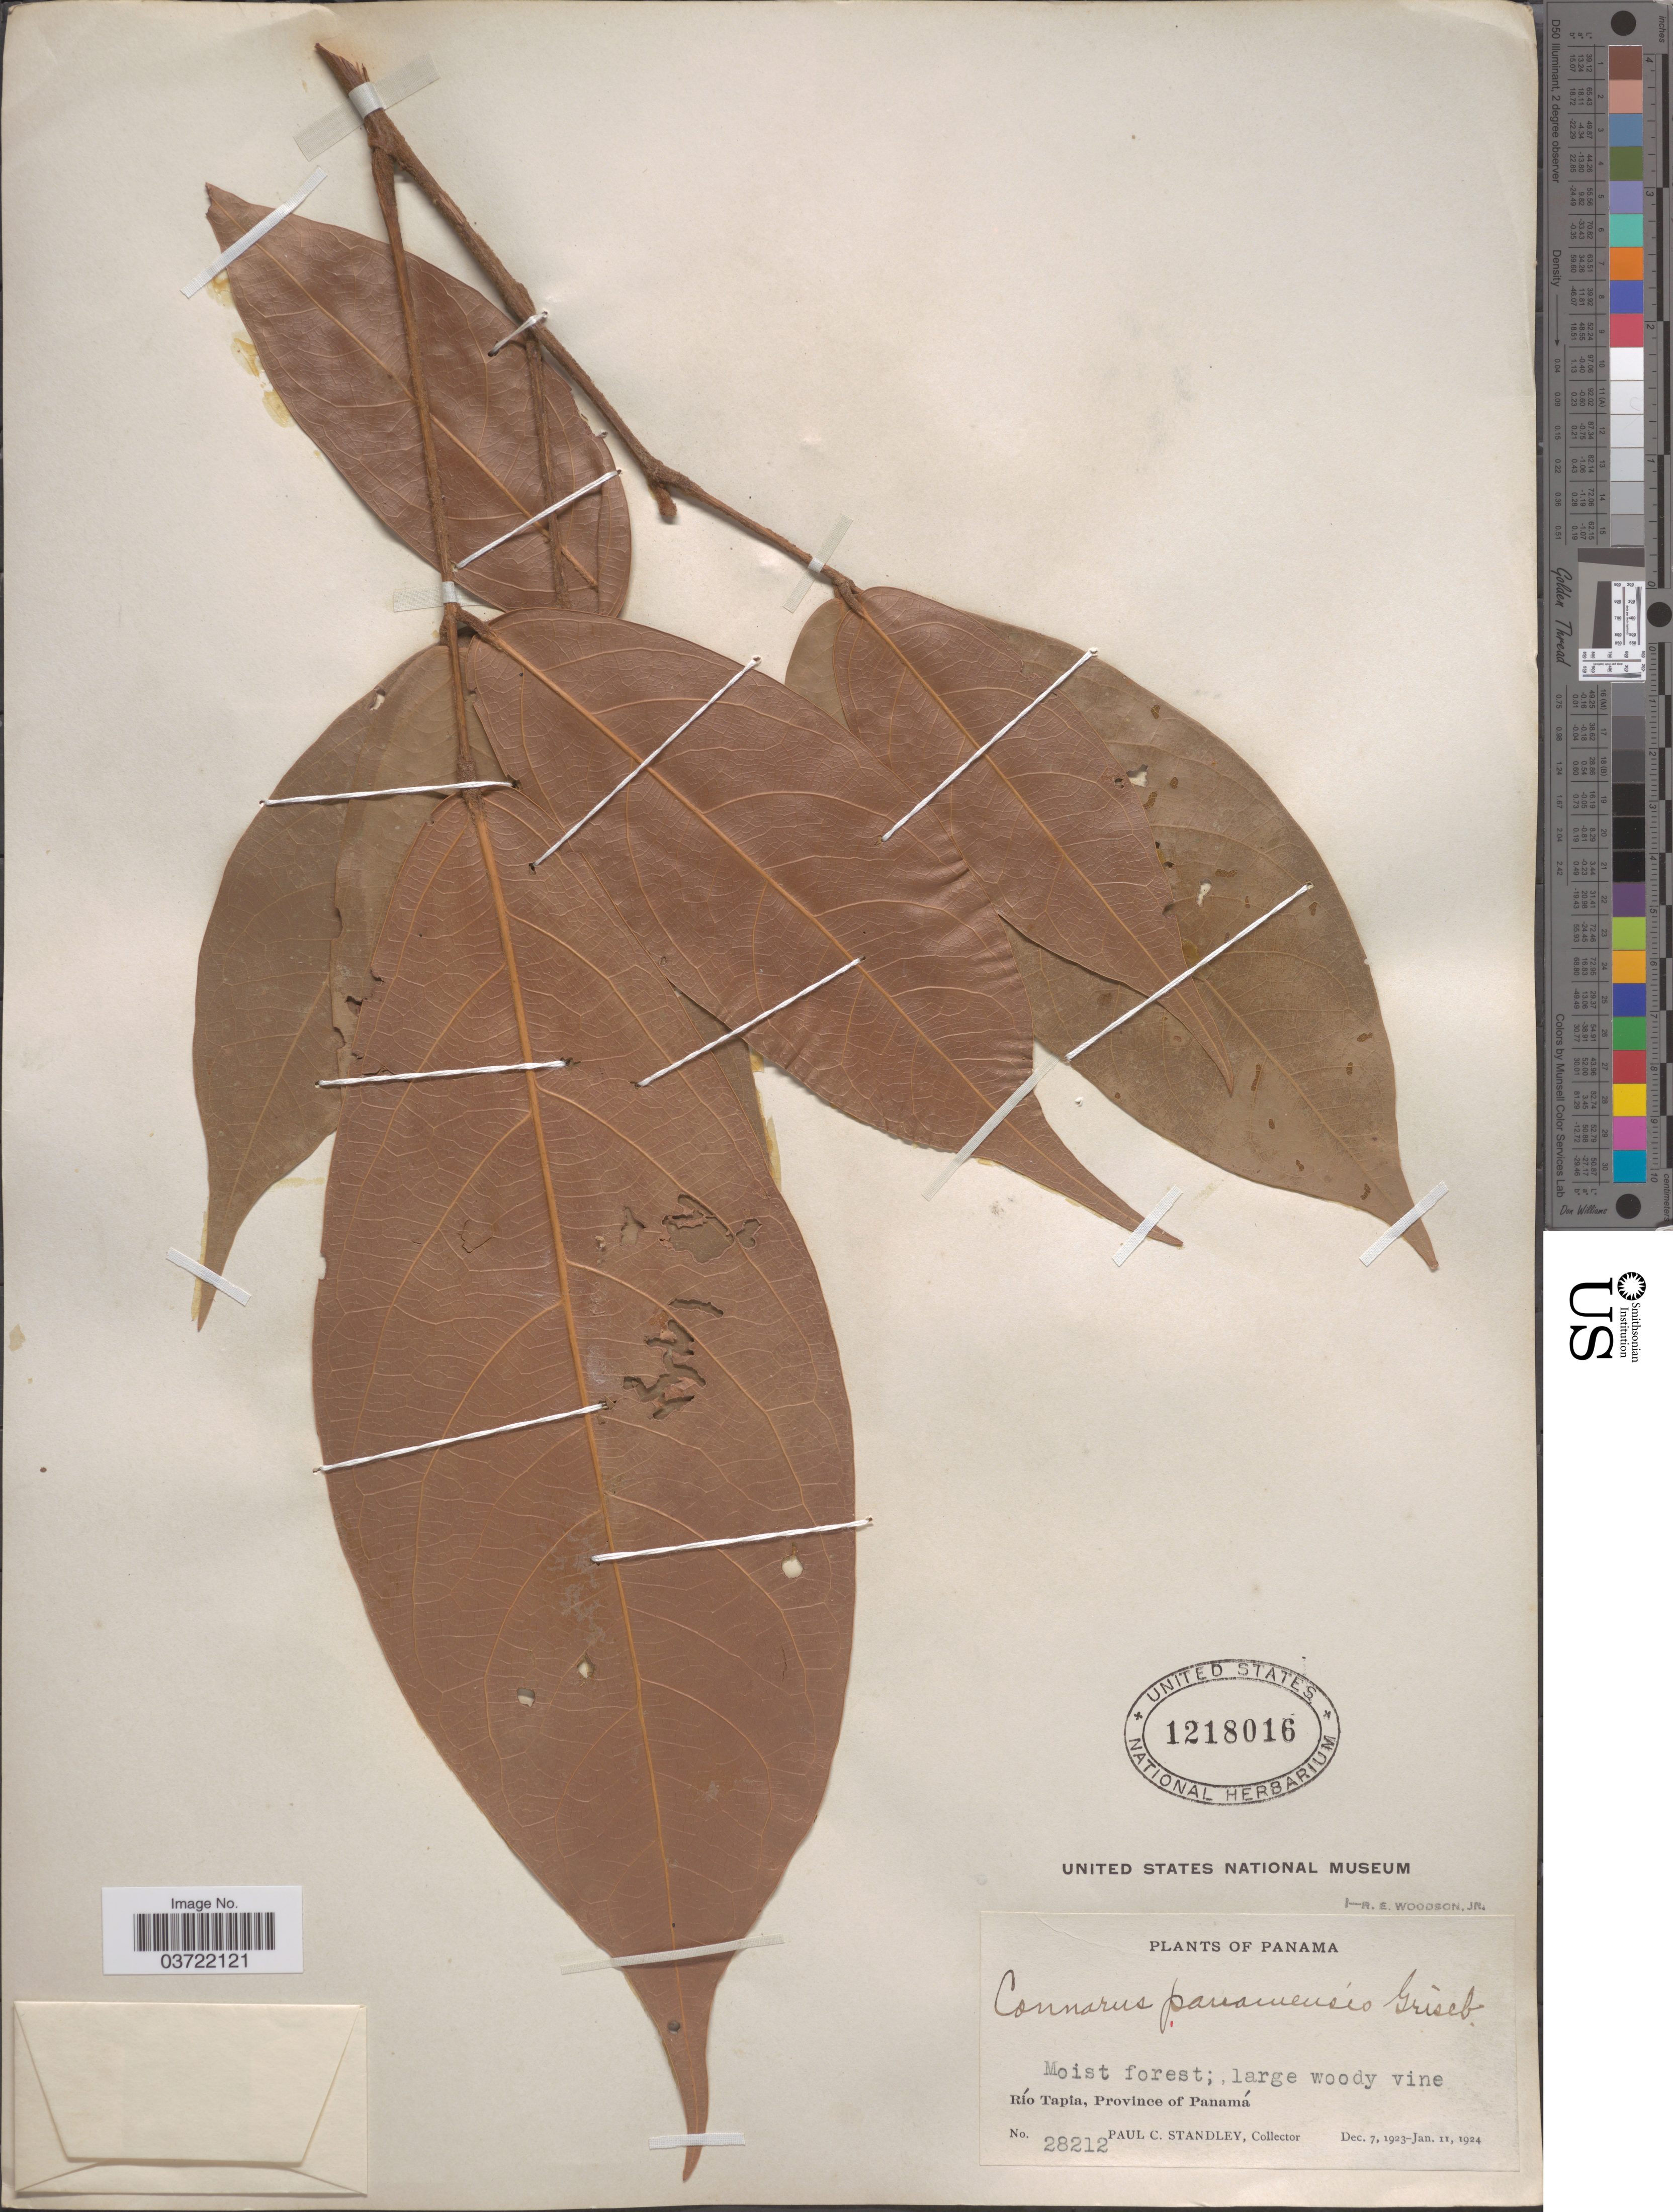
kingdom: Plantae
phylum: Tracheophyta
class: Magnoliopsida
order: Oxalidales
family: Connaraceae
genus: Connarus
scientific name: Connarus palawanensis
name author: Elmer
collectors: P. C. Standley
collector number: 28212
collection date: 1923-12-07/1924-01-11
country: Panama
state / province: Panamá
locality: Río Tapia.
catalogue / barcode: US 1218016